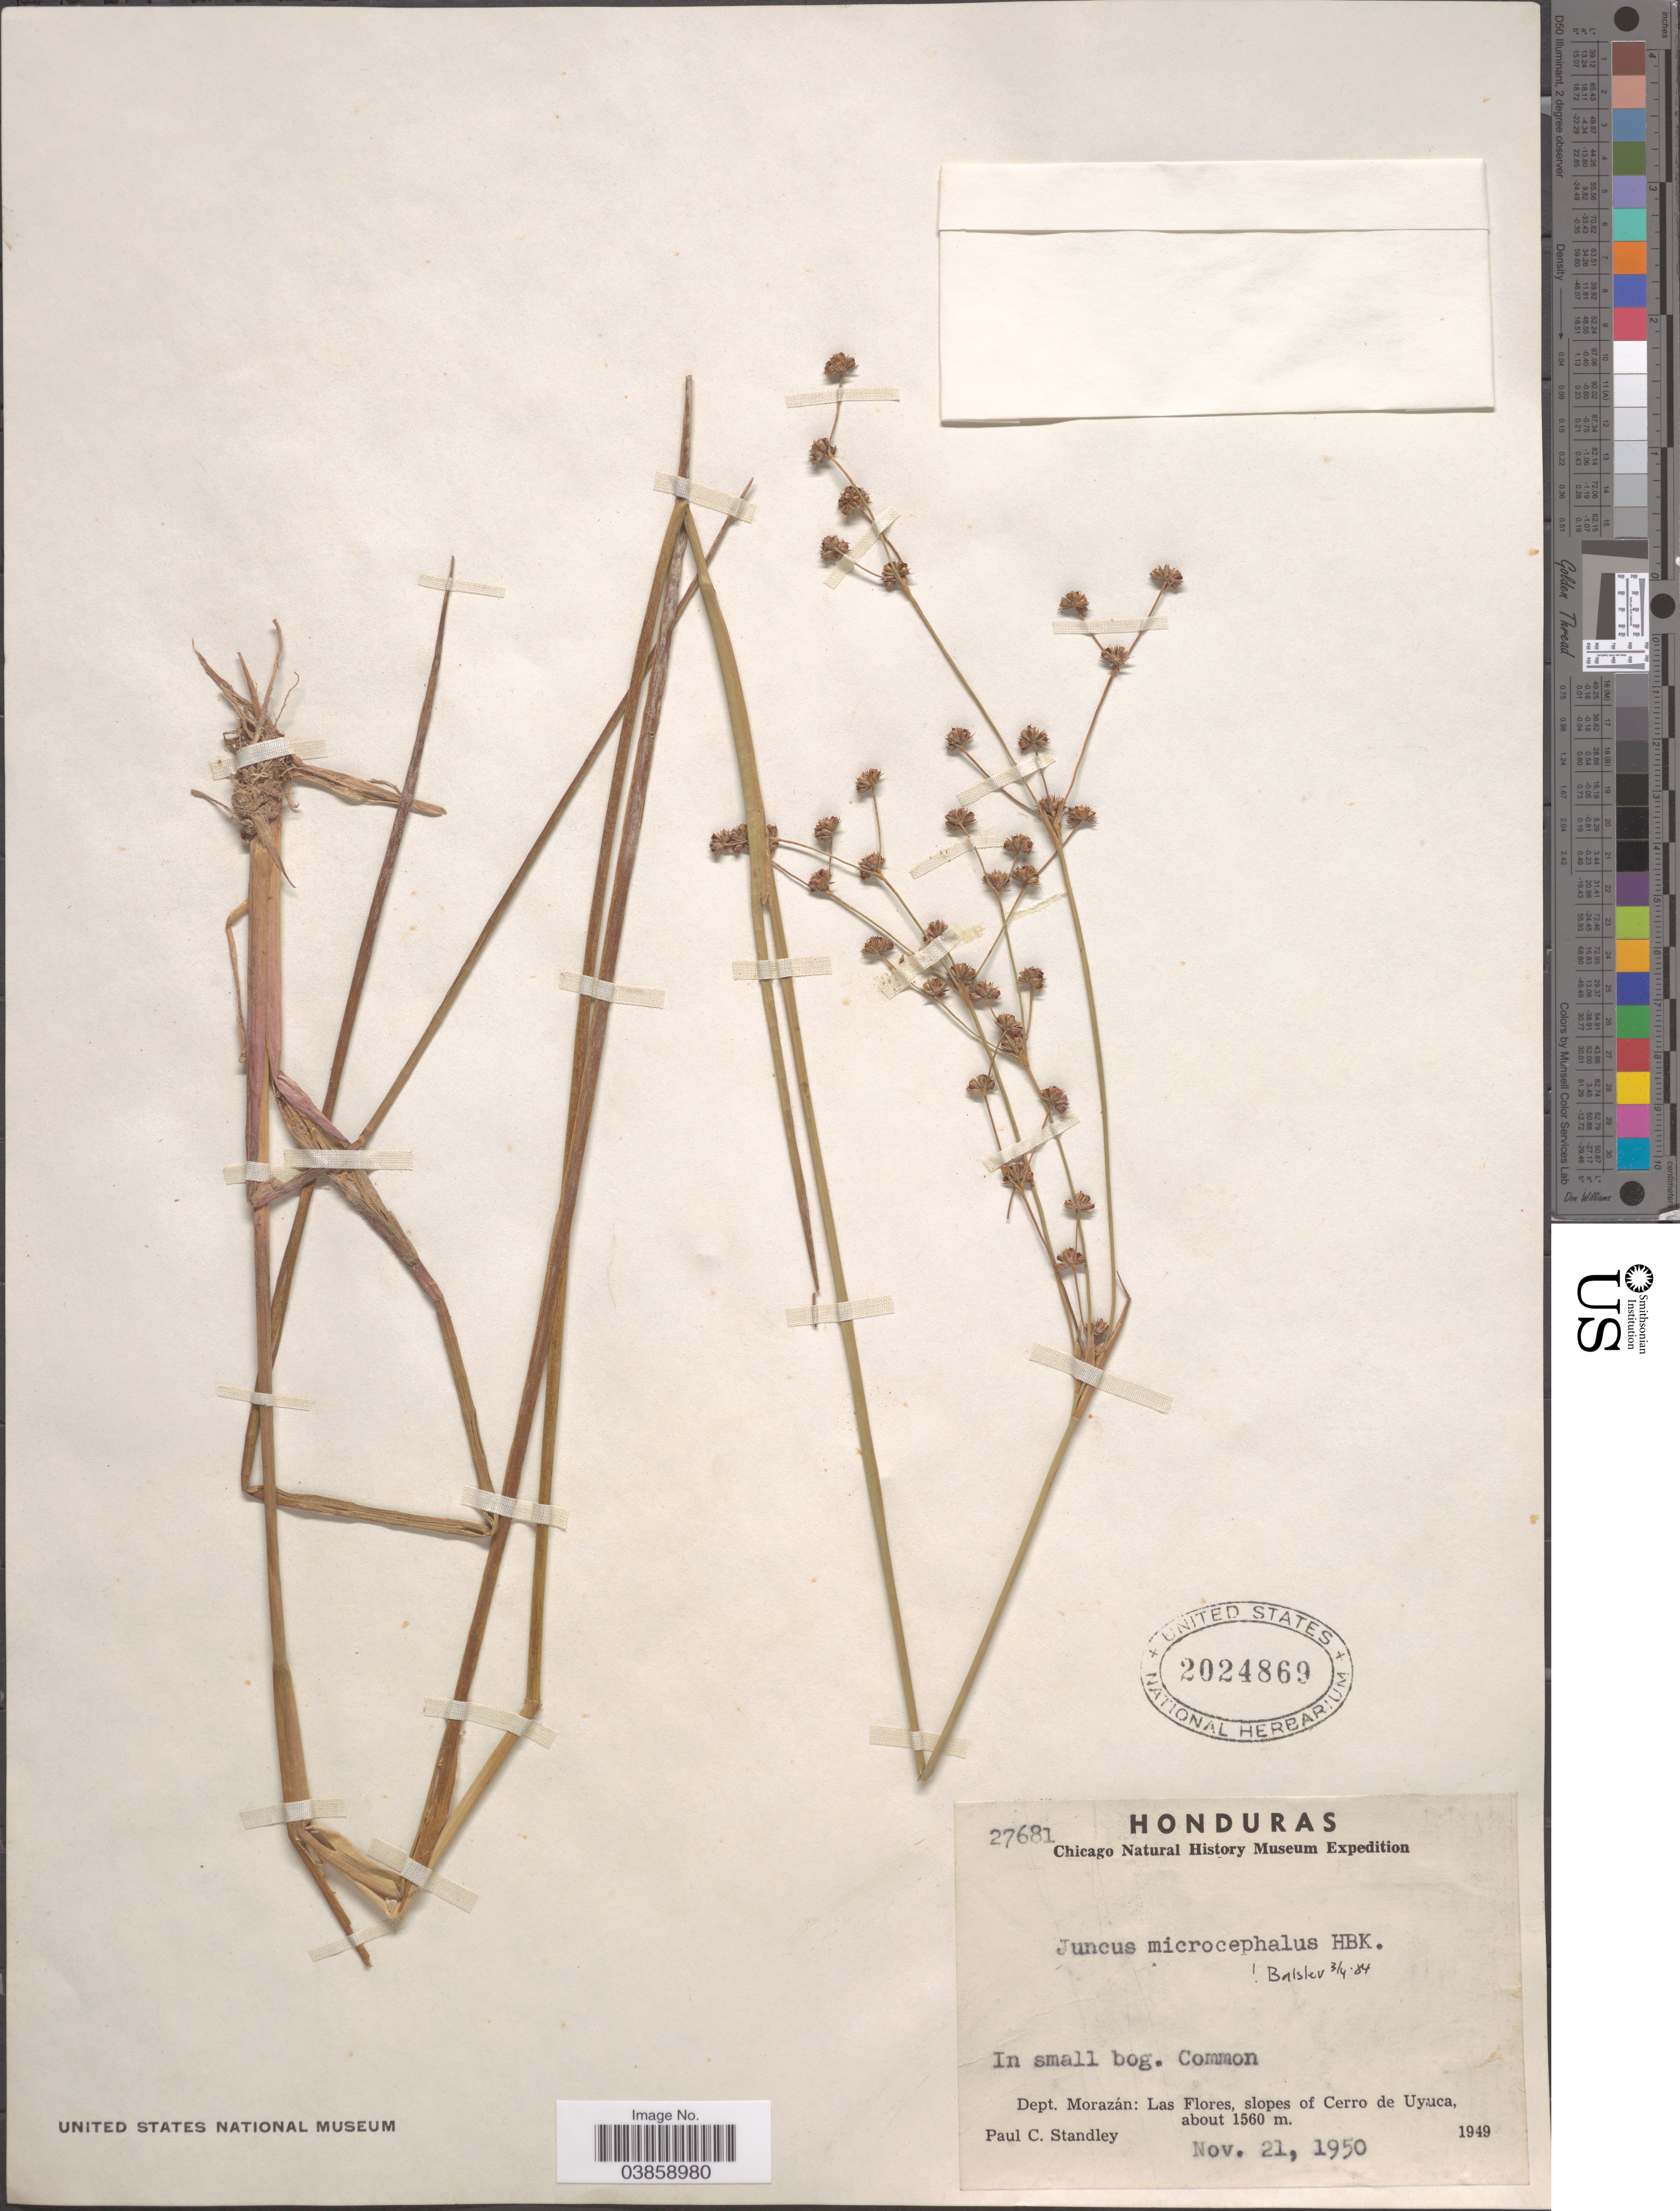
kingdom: Plantae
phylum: Tracheophyta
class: Liliopsida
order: Poales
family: Juncaceae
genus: Juncus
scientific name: Juncus microcephalus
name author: Kunth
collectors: P. C. Standley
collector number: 27681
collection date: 1950-11-21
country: Honduras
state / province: Fco. Morazán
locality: Dept. Morazán: Las Flores, slopes of Cerro de Uyuca.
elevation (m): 1560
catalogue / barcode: US 2024869